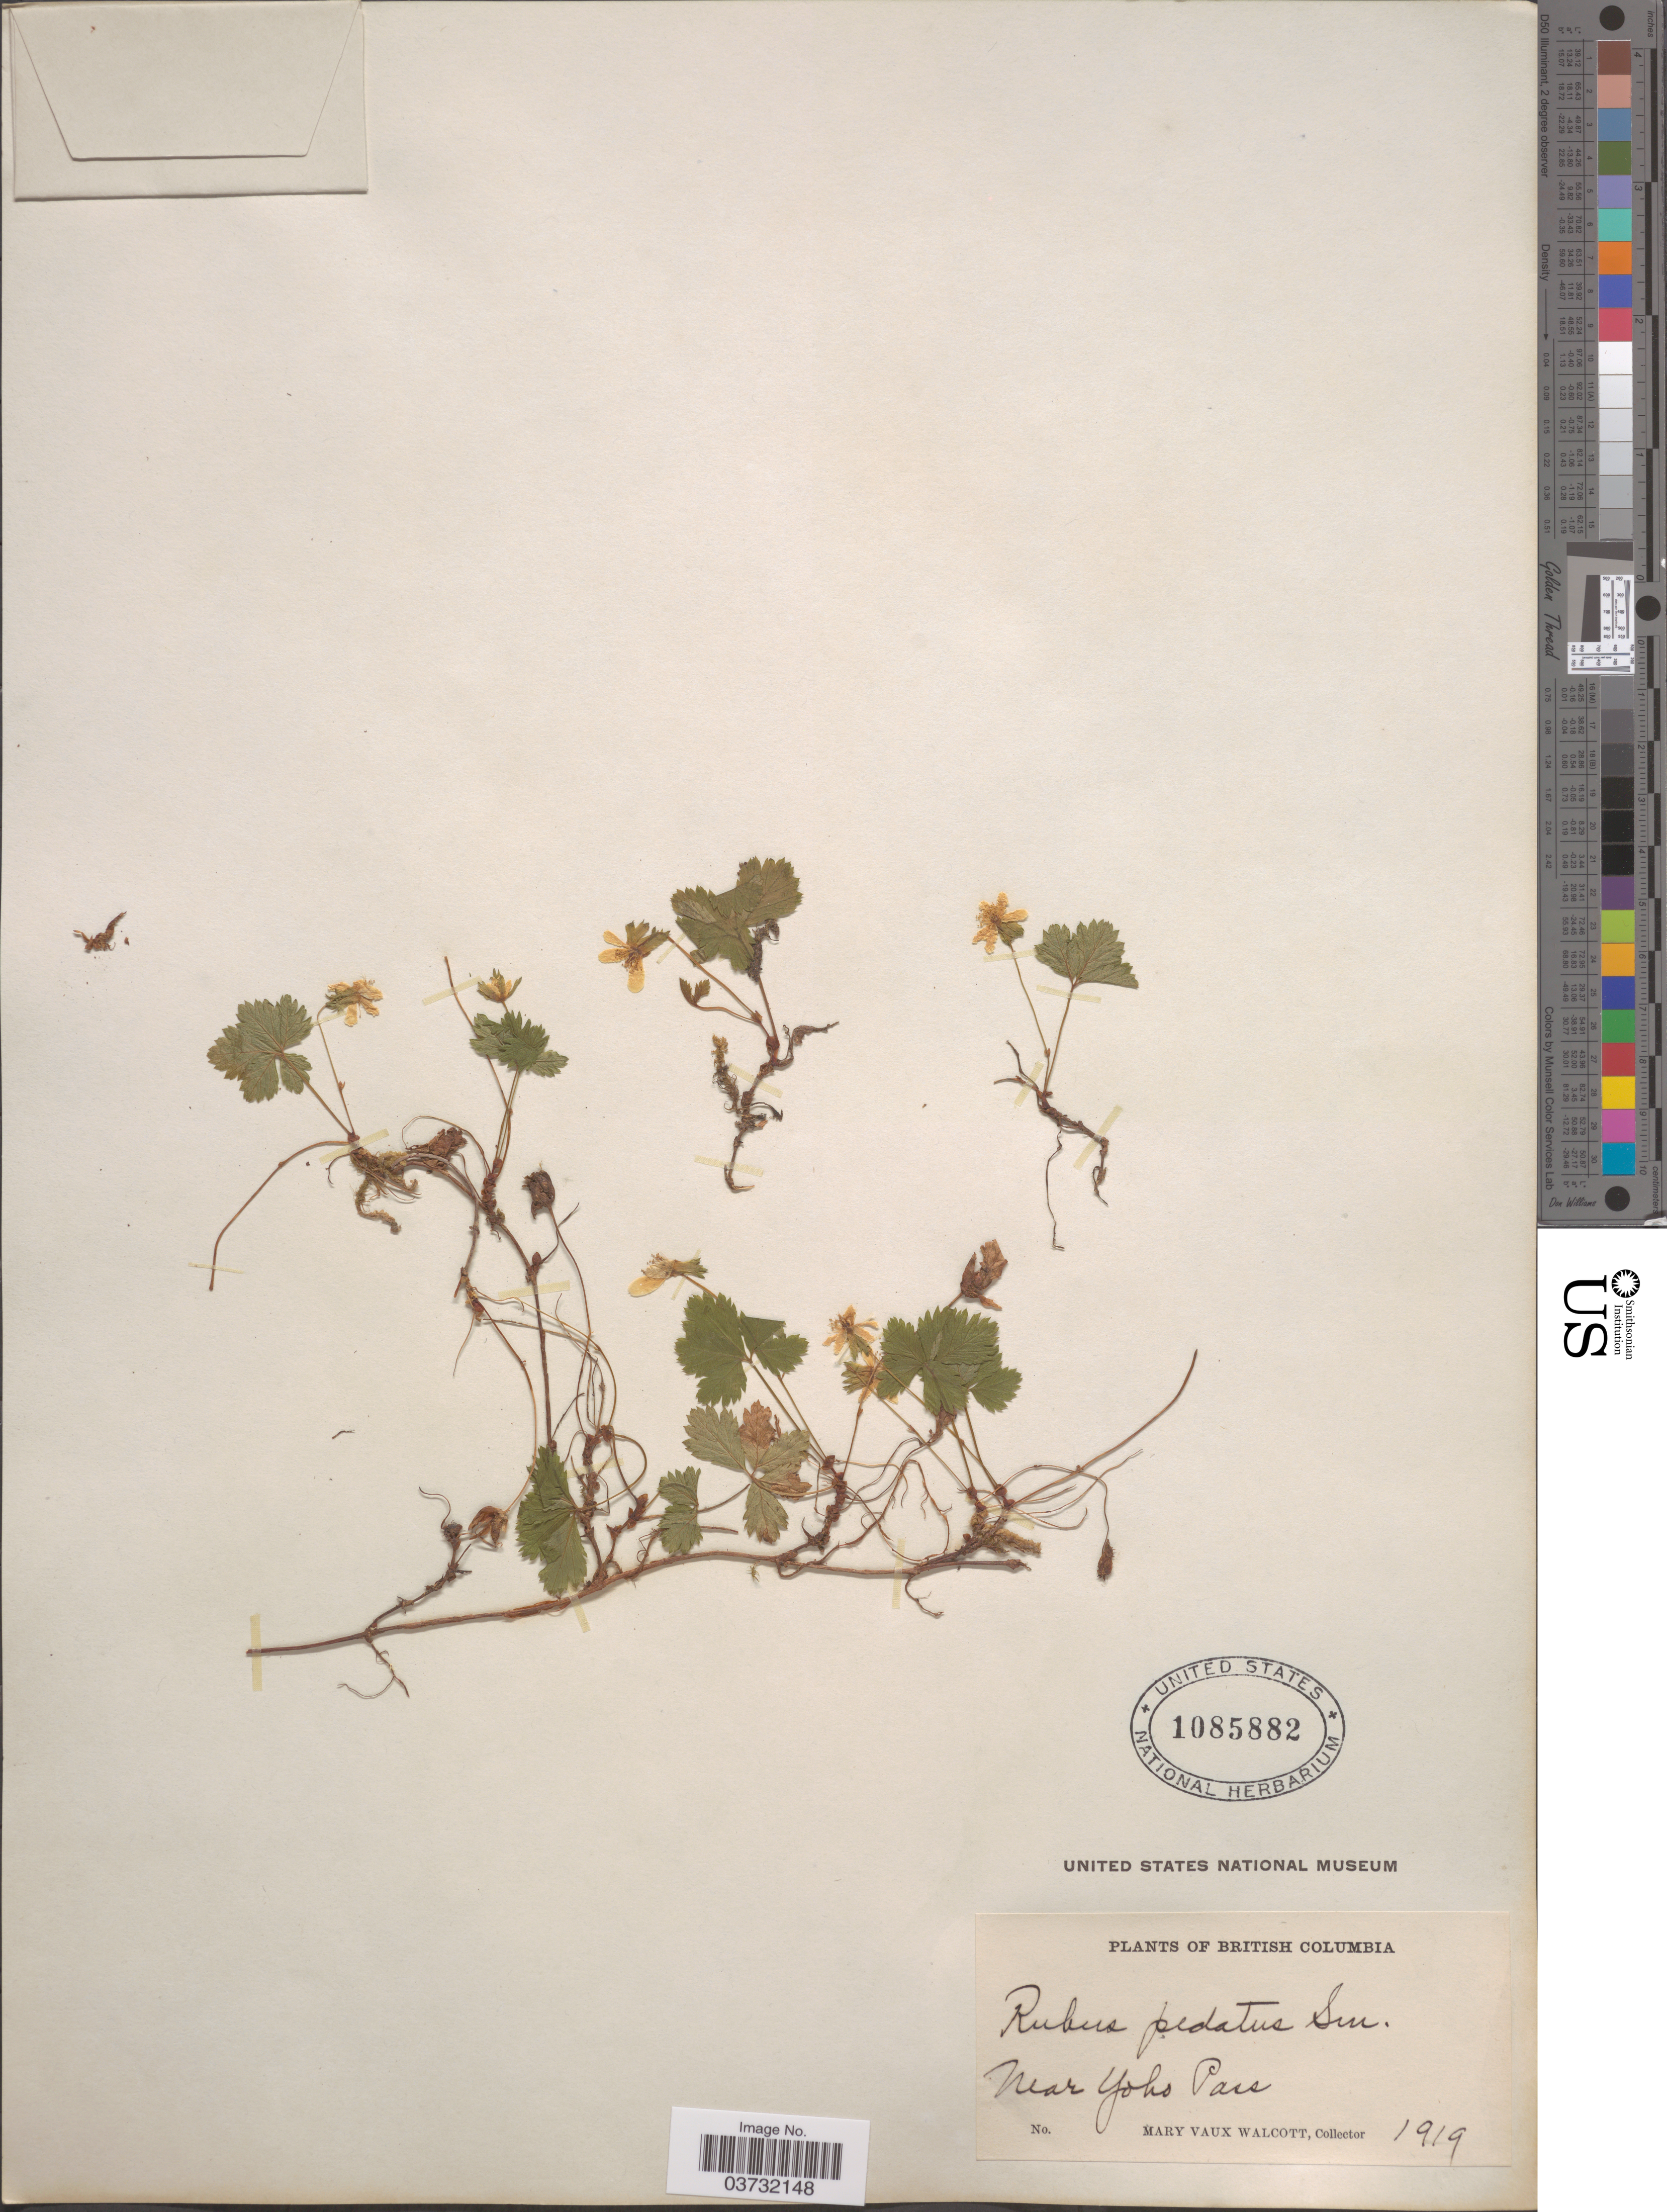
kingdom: Plantae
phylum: Tracheophyta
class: Magnoliopsida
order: Rosales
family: Rosaceae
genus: Rubus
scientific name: Rubus pedatus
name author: Sm.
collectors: M. Walcott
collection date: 1919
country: Canada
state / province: British Columbia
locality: Near Yoho Pass.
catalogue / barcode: US 1085882